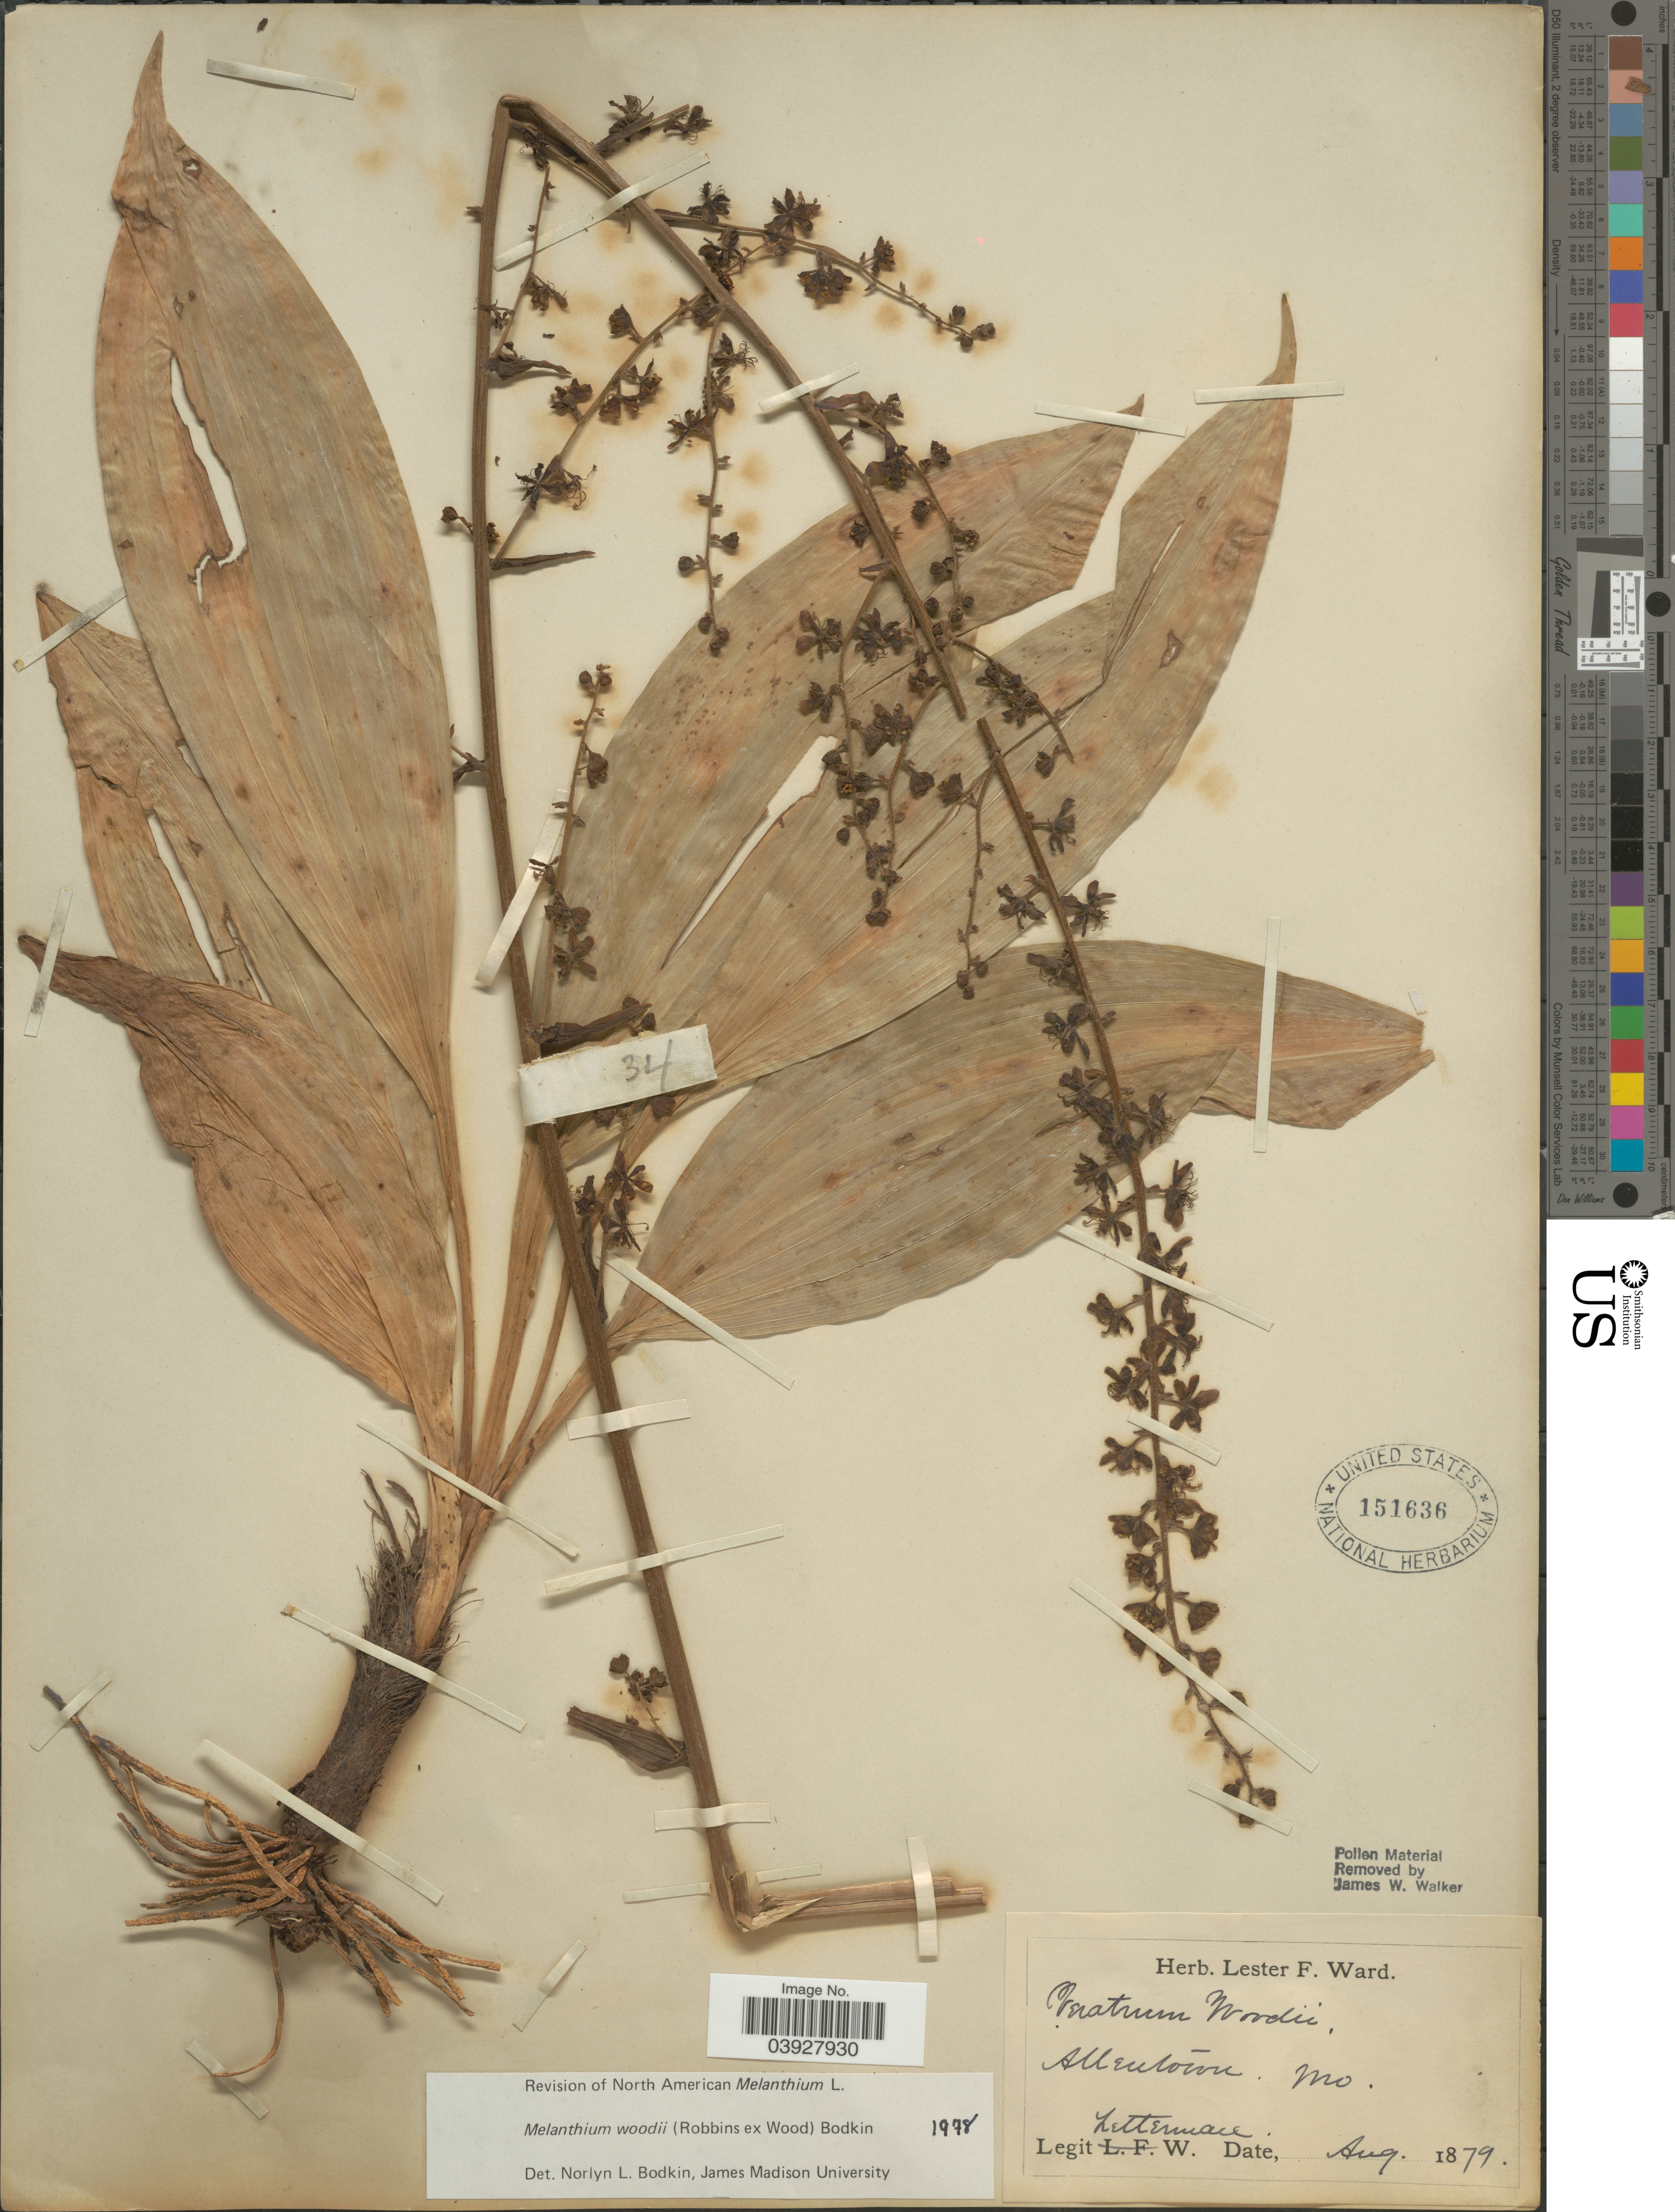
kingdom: Plantae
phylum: Tracheophyta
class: Liliopsida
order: Liliales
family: Melanthiaceae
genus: Melanthium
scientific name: Melanthium woodii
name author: (J.W. Robbins ex Alph. Wood) Bodkin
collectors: Letterman, --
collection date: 1879-08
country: United States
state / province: Missouri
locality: Allentown.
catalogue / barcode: US 151636